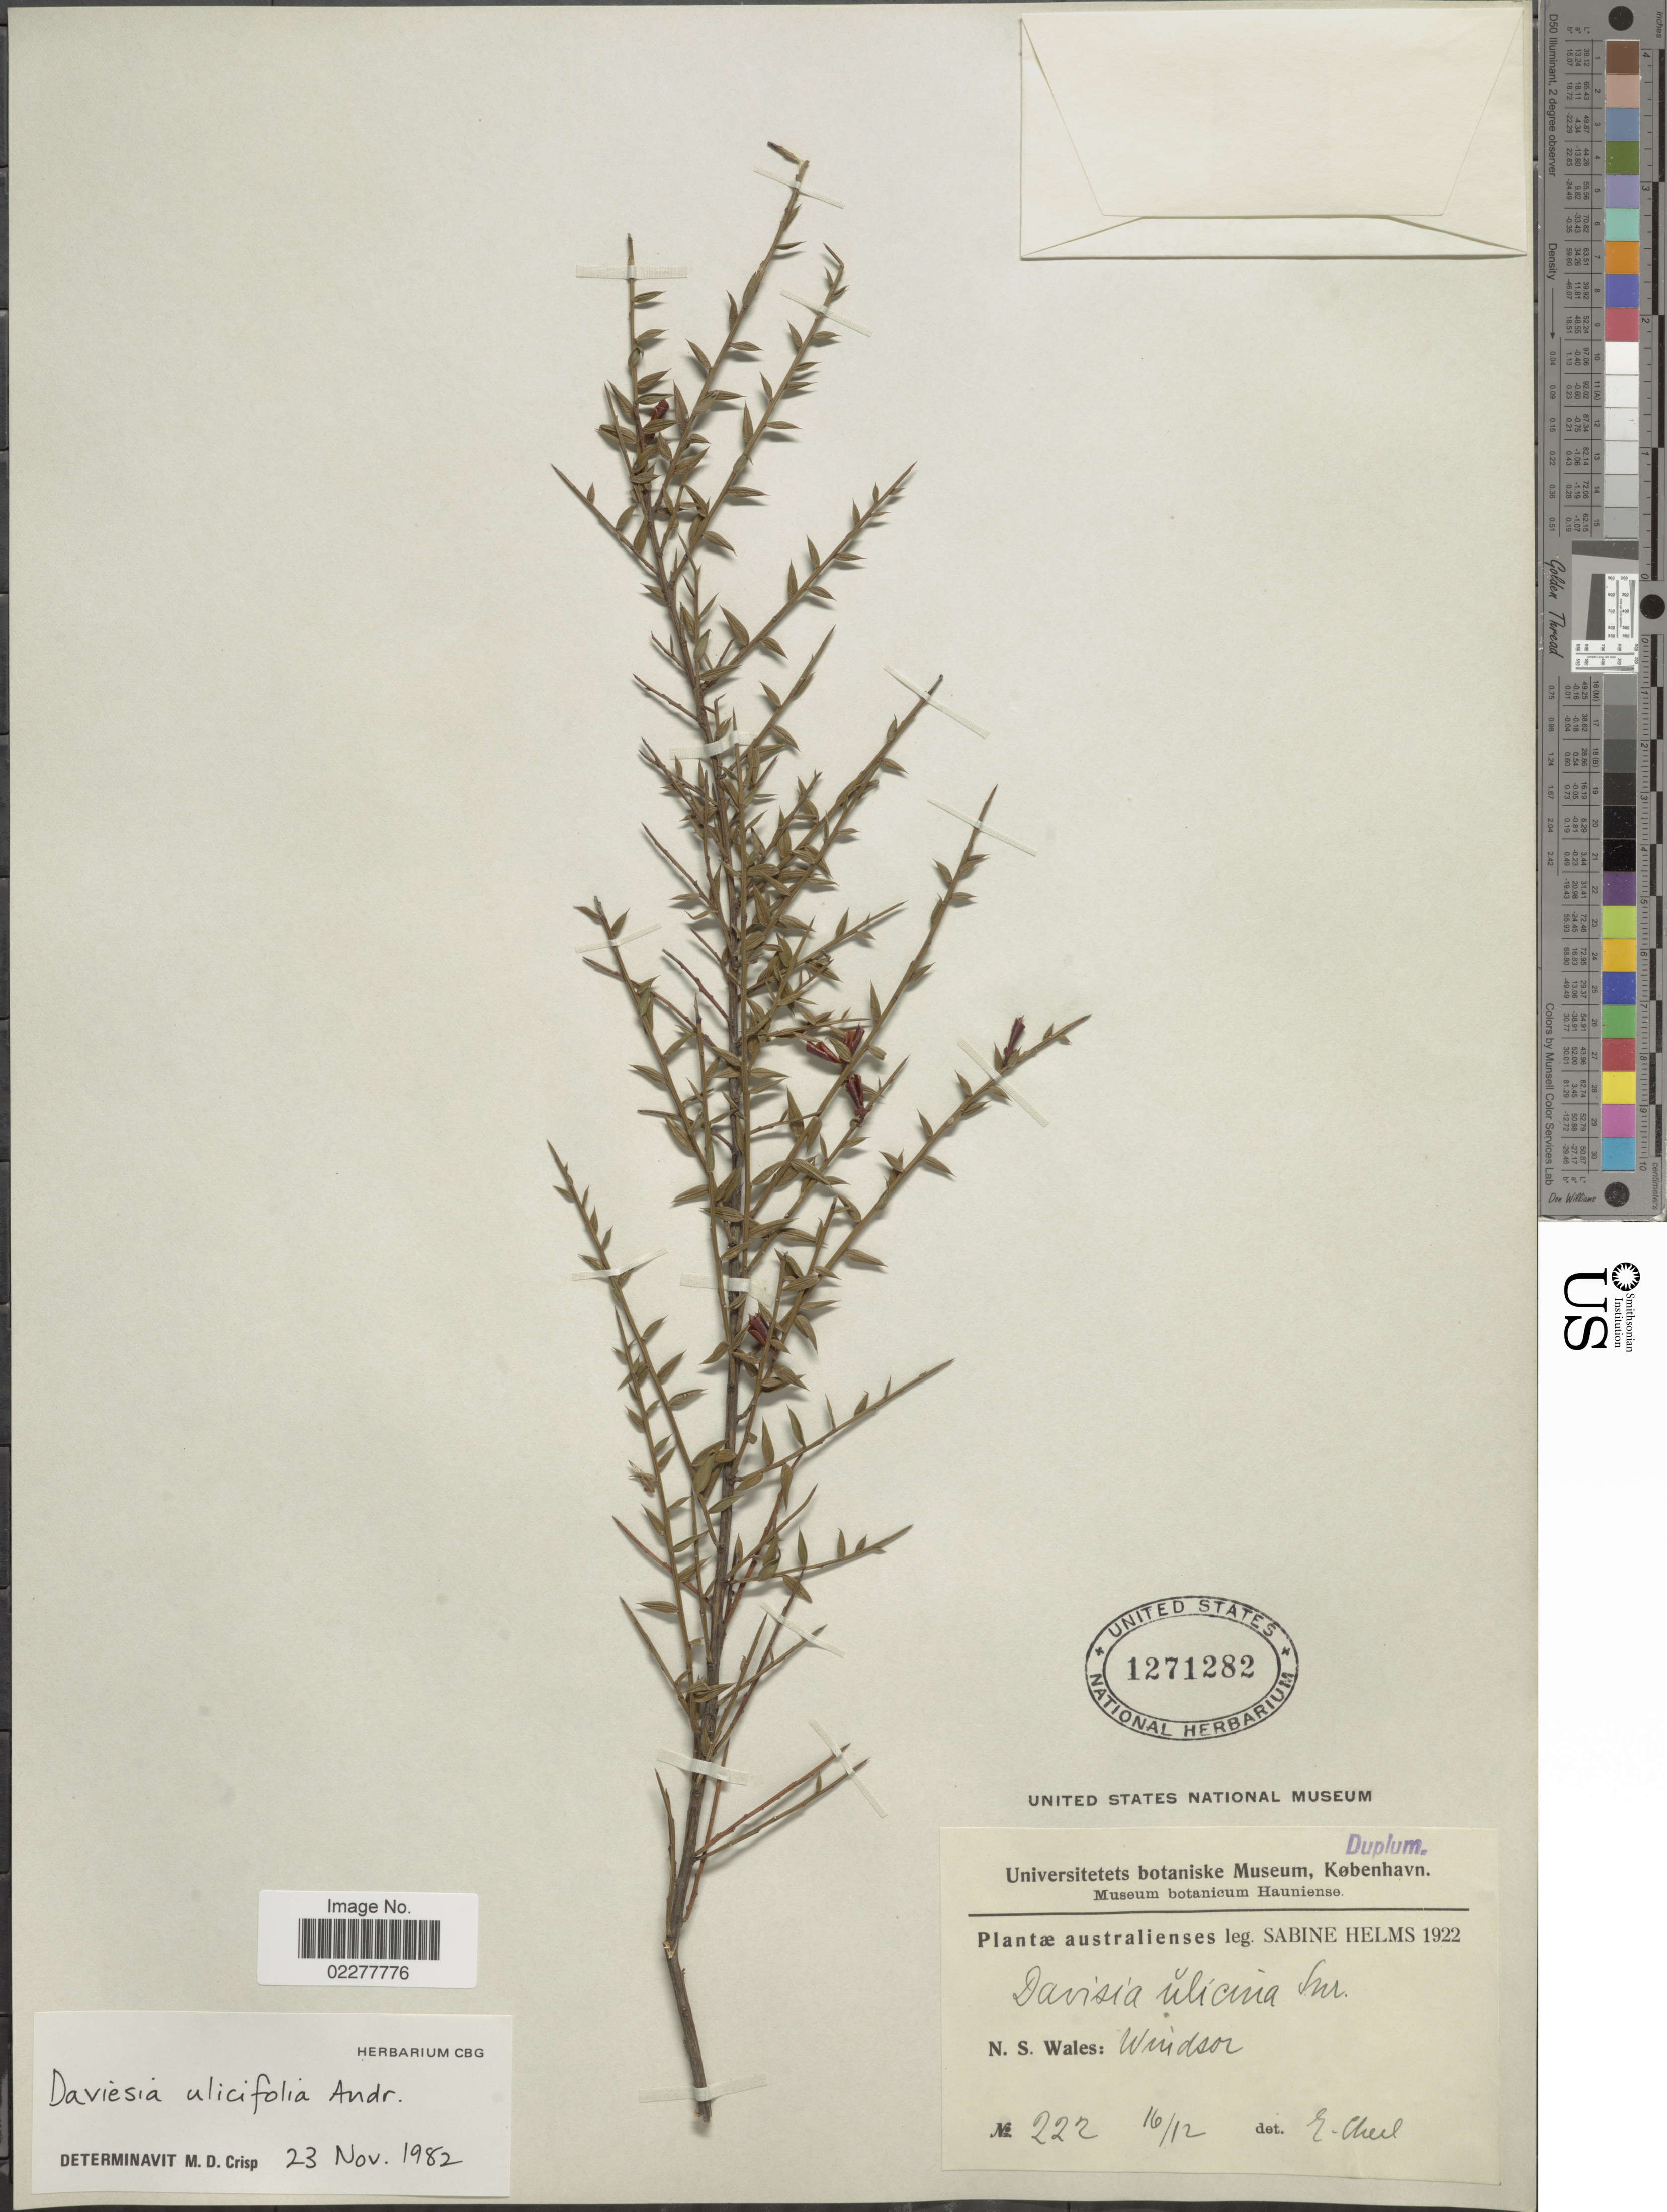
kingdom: Plantae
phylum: Tracheophyta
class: Magnoliopsida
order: Fabales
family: Fabaceae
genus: Daviesia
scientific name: Daviesia ulicifolia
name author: Andrews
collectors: S. Helms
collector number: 222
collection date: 1922-12-16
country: Australia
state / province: New South Wales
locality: Windsor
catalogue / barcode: US 1271282